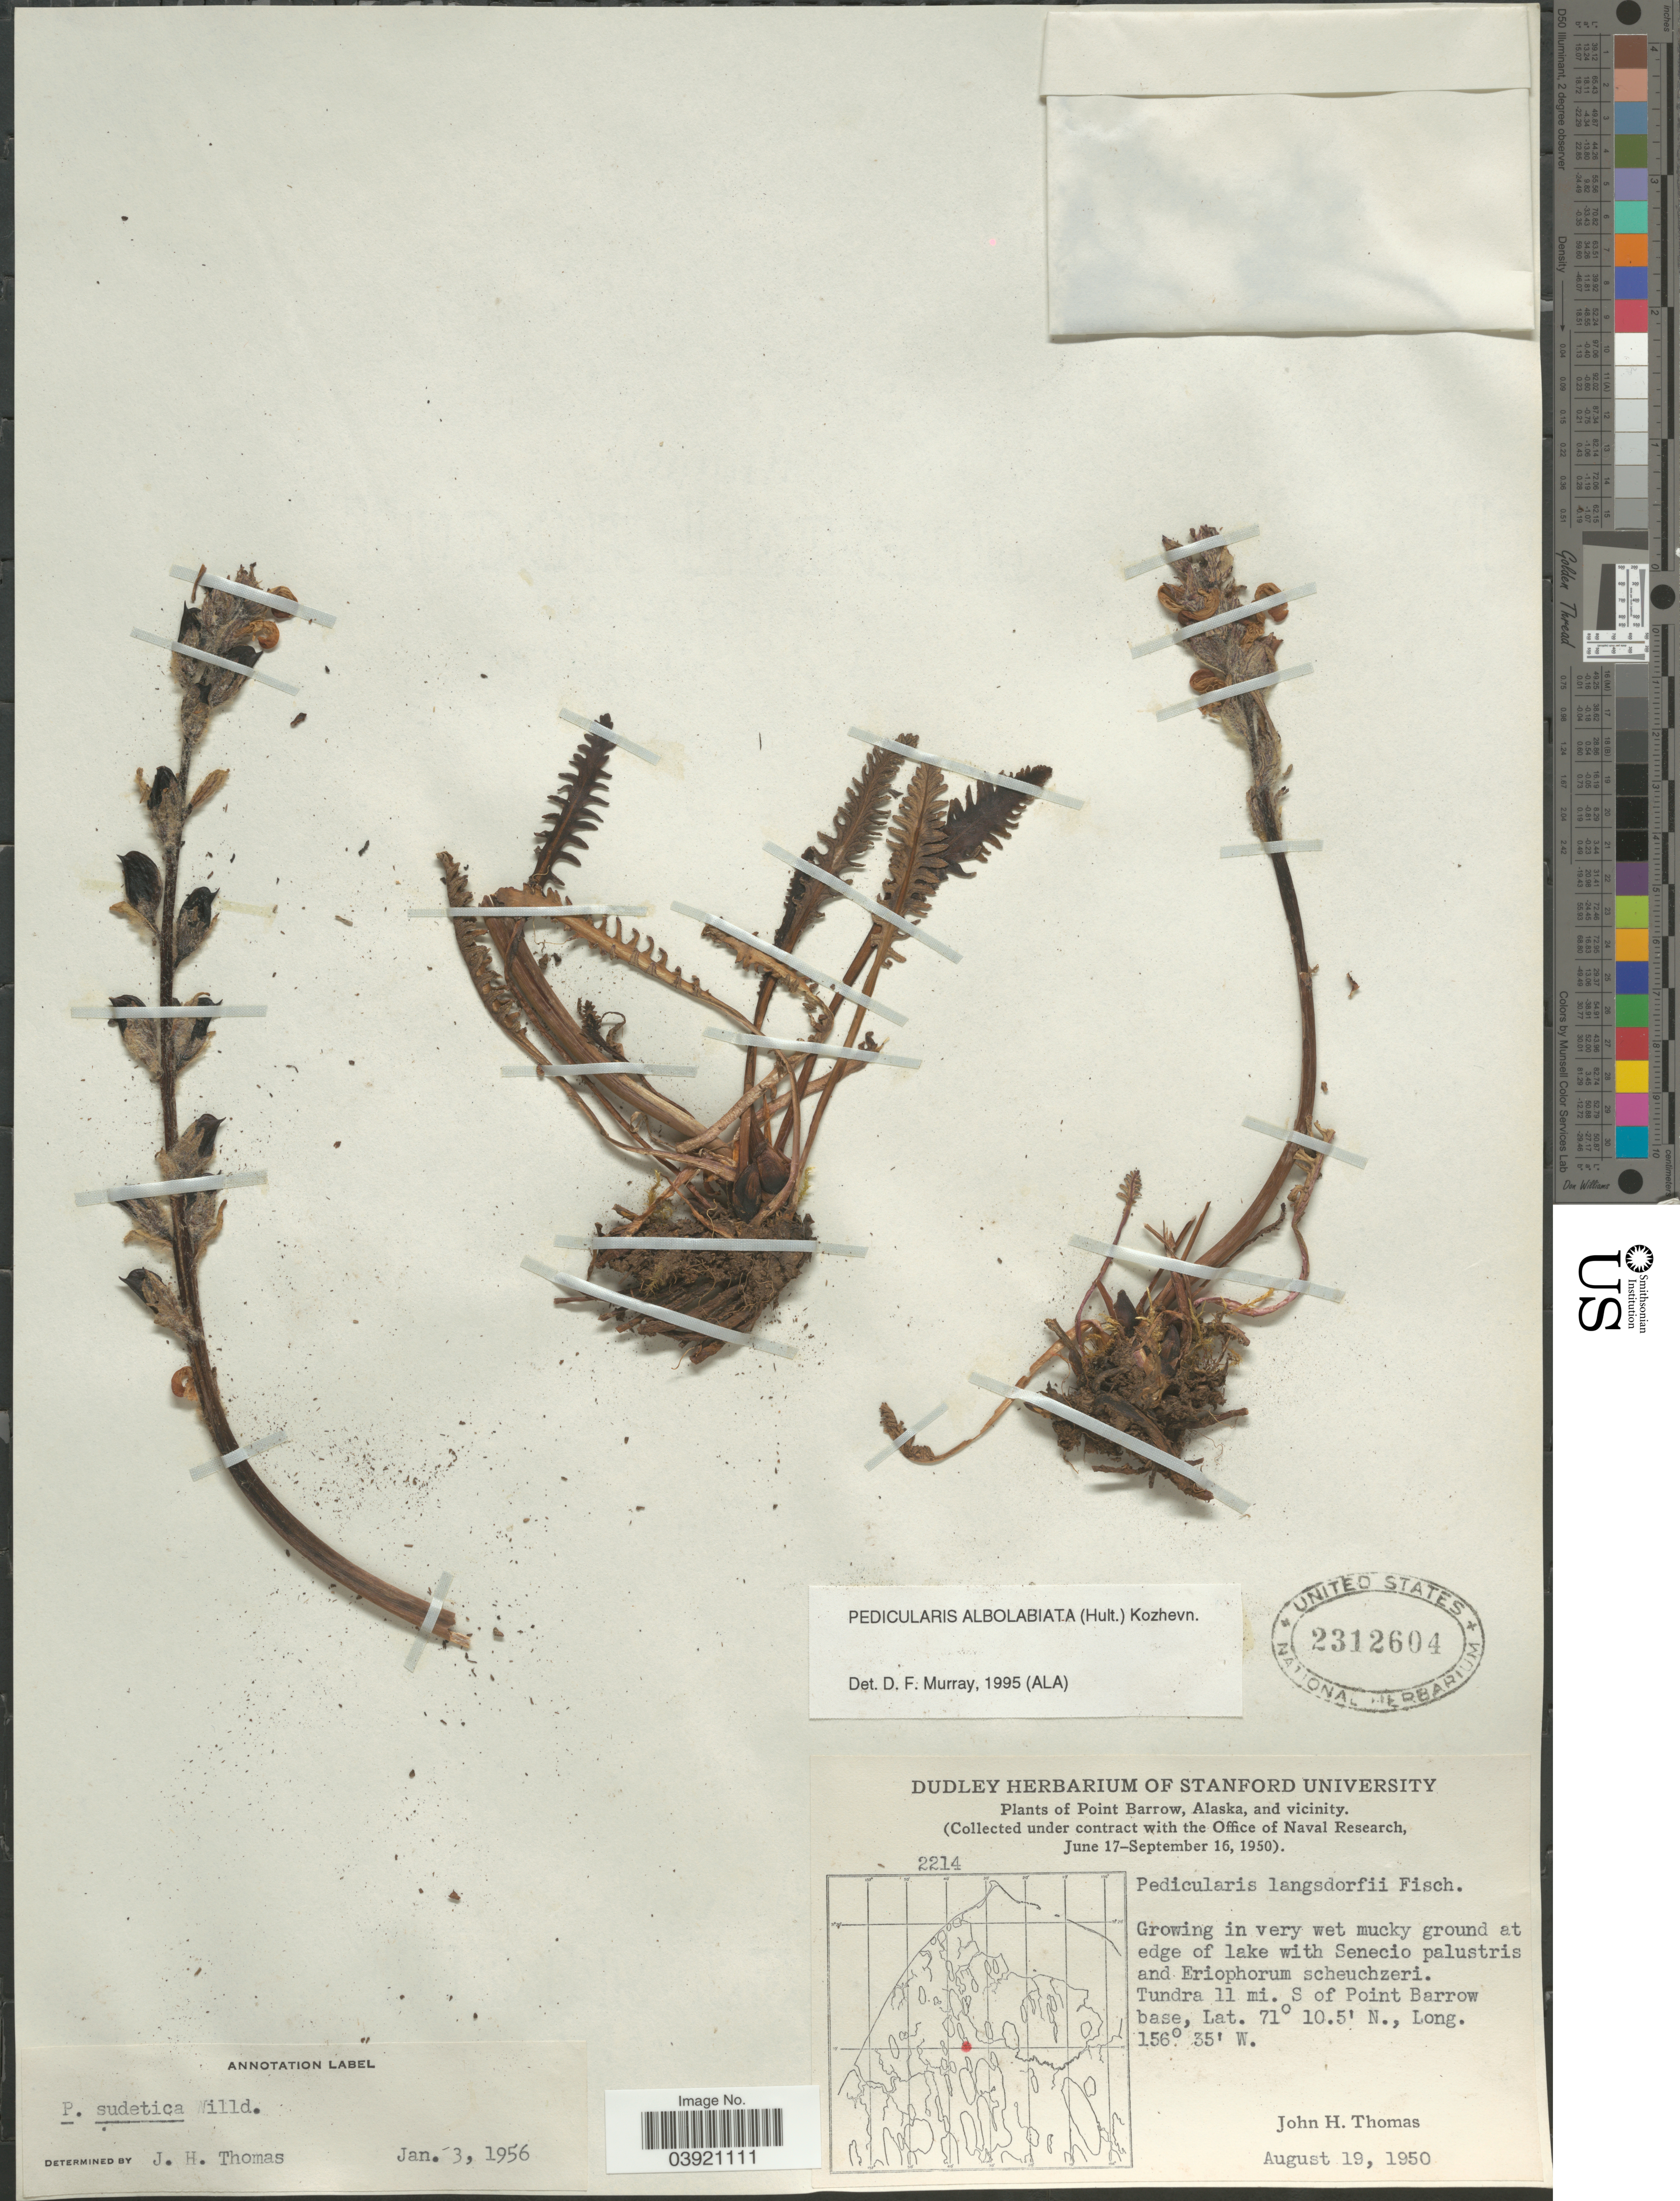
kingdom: Plantae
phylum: Tracheophyta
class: Magnoliopsida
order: Lamiales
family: Orobanchaceae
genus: Pedicularis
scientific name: Pedicularis albolabiata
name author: (Hultén) Kozhevn.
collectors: J. H. Thomas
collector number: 2214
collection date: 1950-08-19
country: United States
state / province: Alaska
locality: Point Barrow, and vicinity. Tundra 11 mi. S of Point Barrow base.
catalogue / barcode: US 2312604